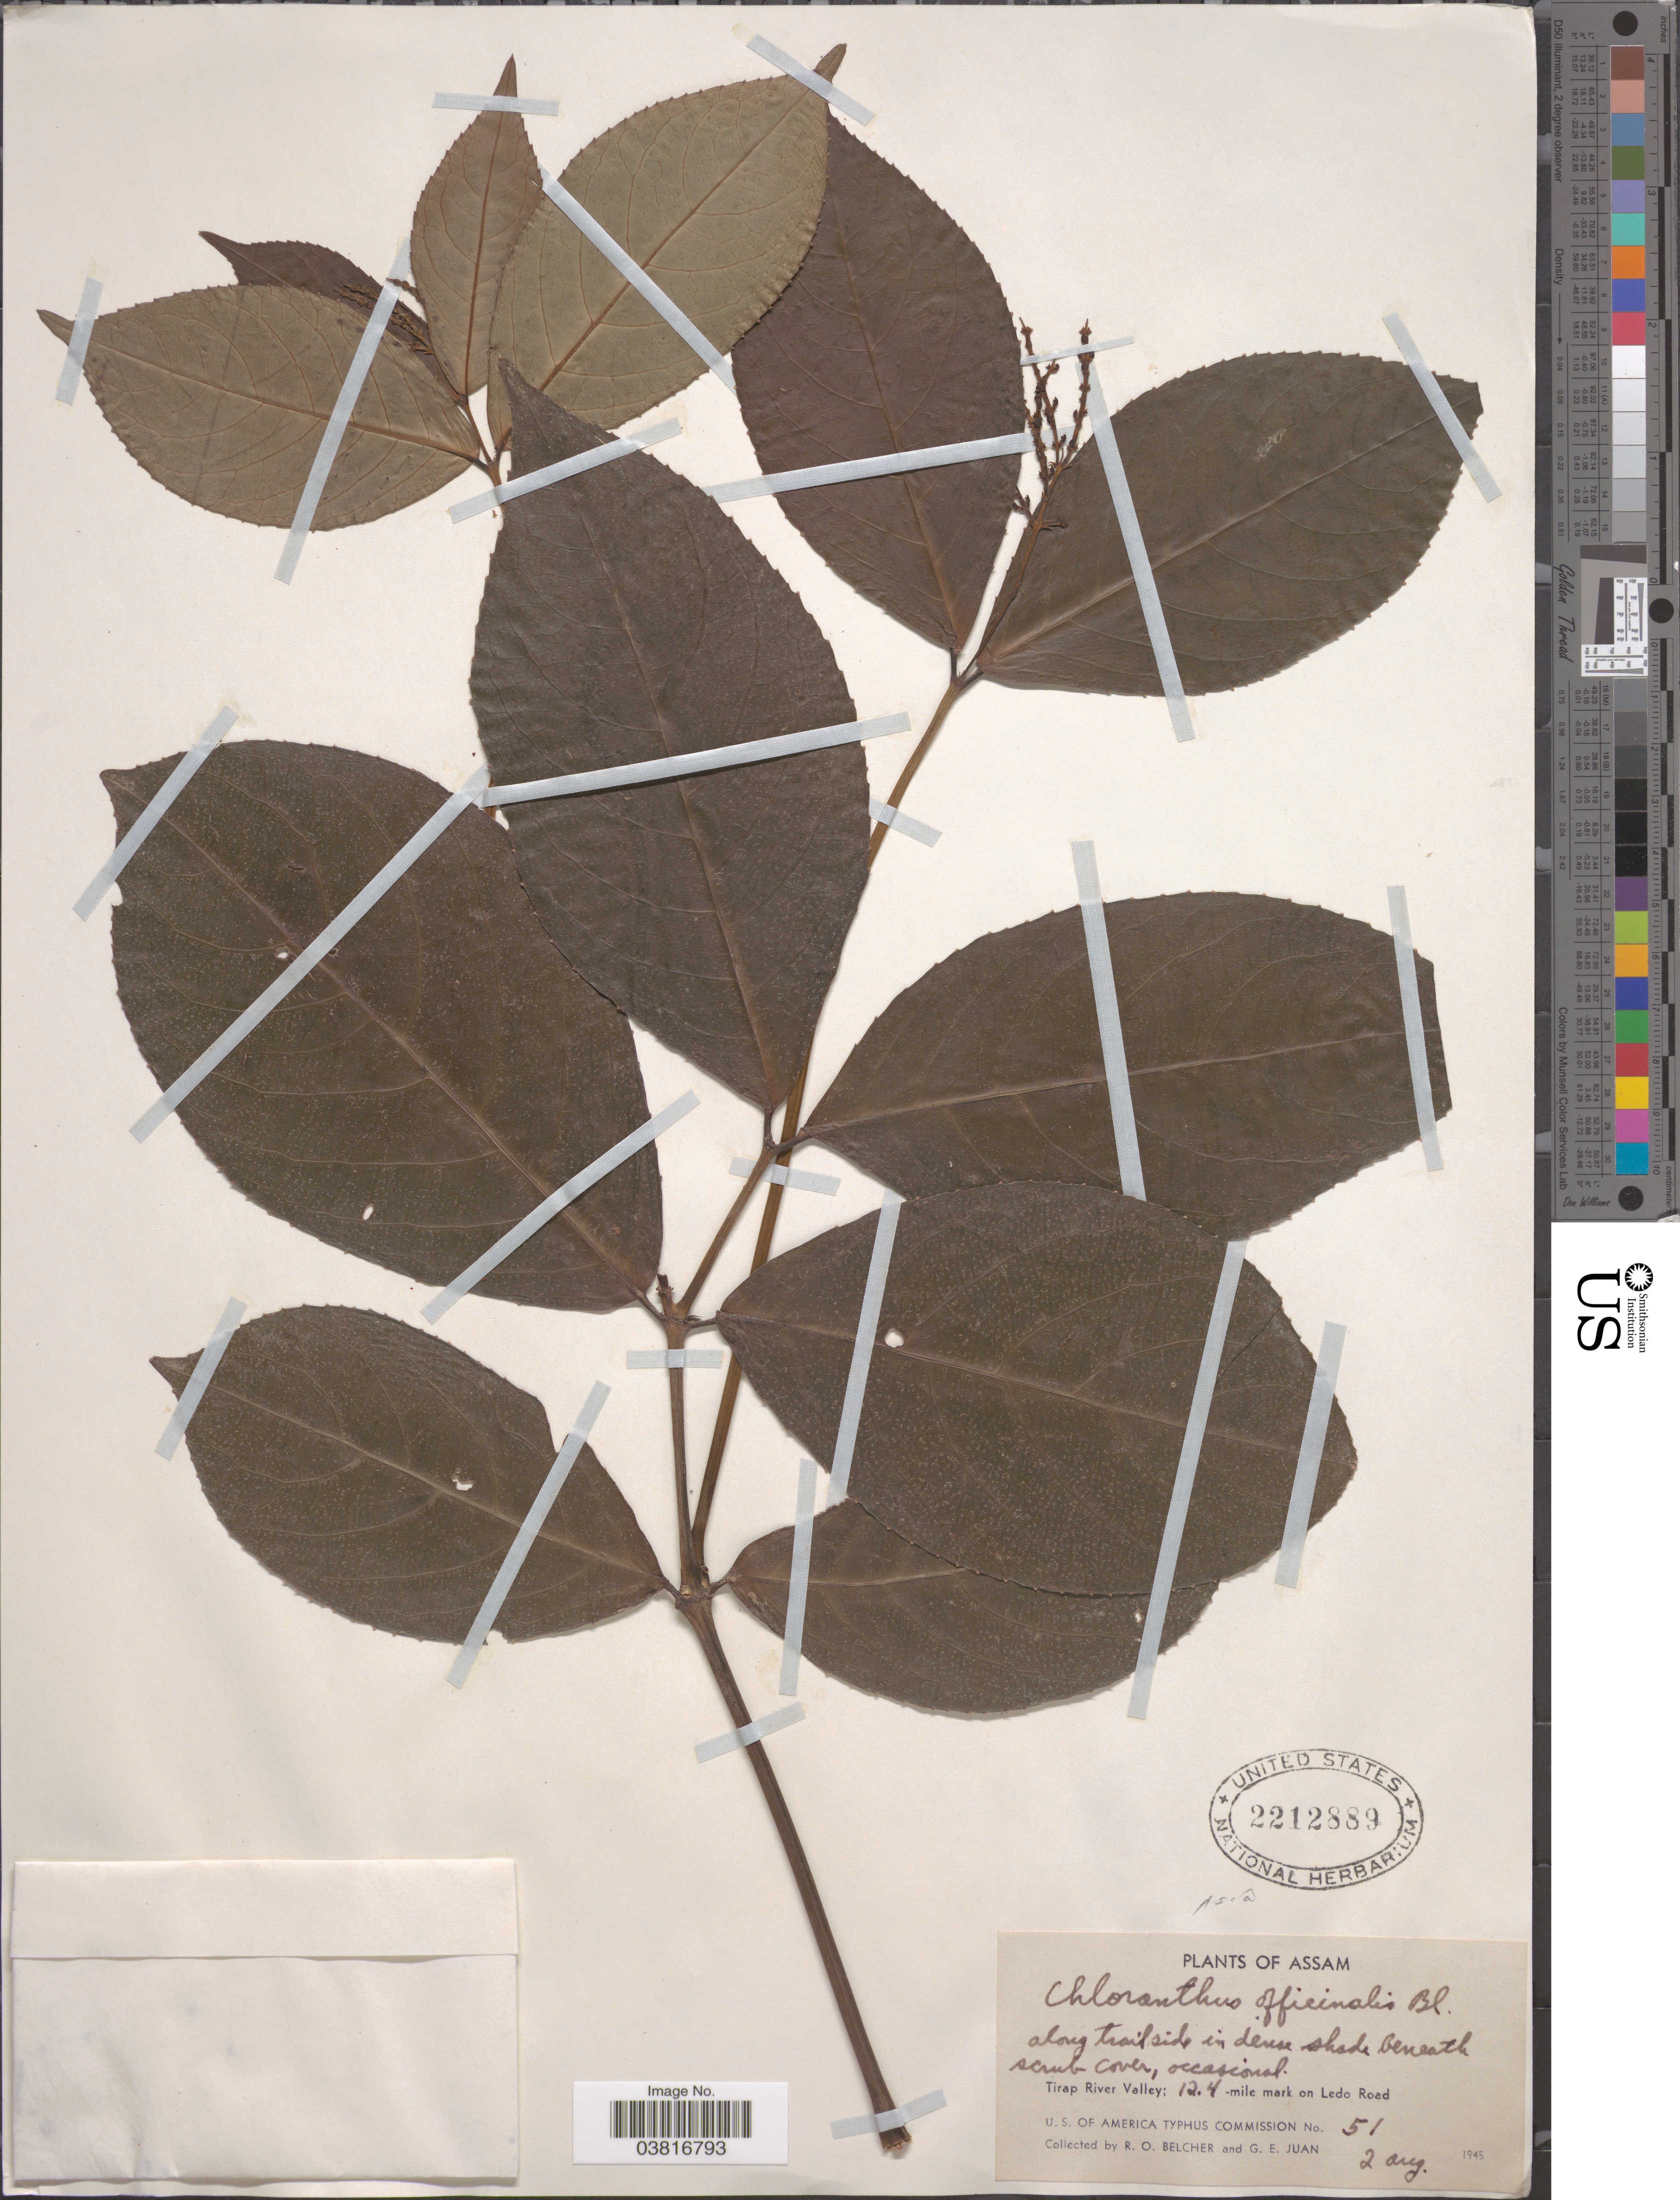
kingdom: Plantae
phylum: Tracheophyta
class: Magnoliopsida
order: Chloranthales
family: Chloranthaceae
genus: Chloranthus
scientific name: Chloranthus officinalis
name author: Blume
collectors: R. Belcher & G. Juan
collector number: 51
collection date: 1945-08-02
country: India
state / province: Assam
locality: Tirap River Valley; 12.4- mile mark on Ledo Road.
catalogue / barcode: US 2212889